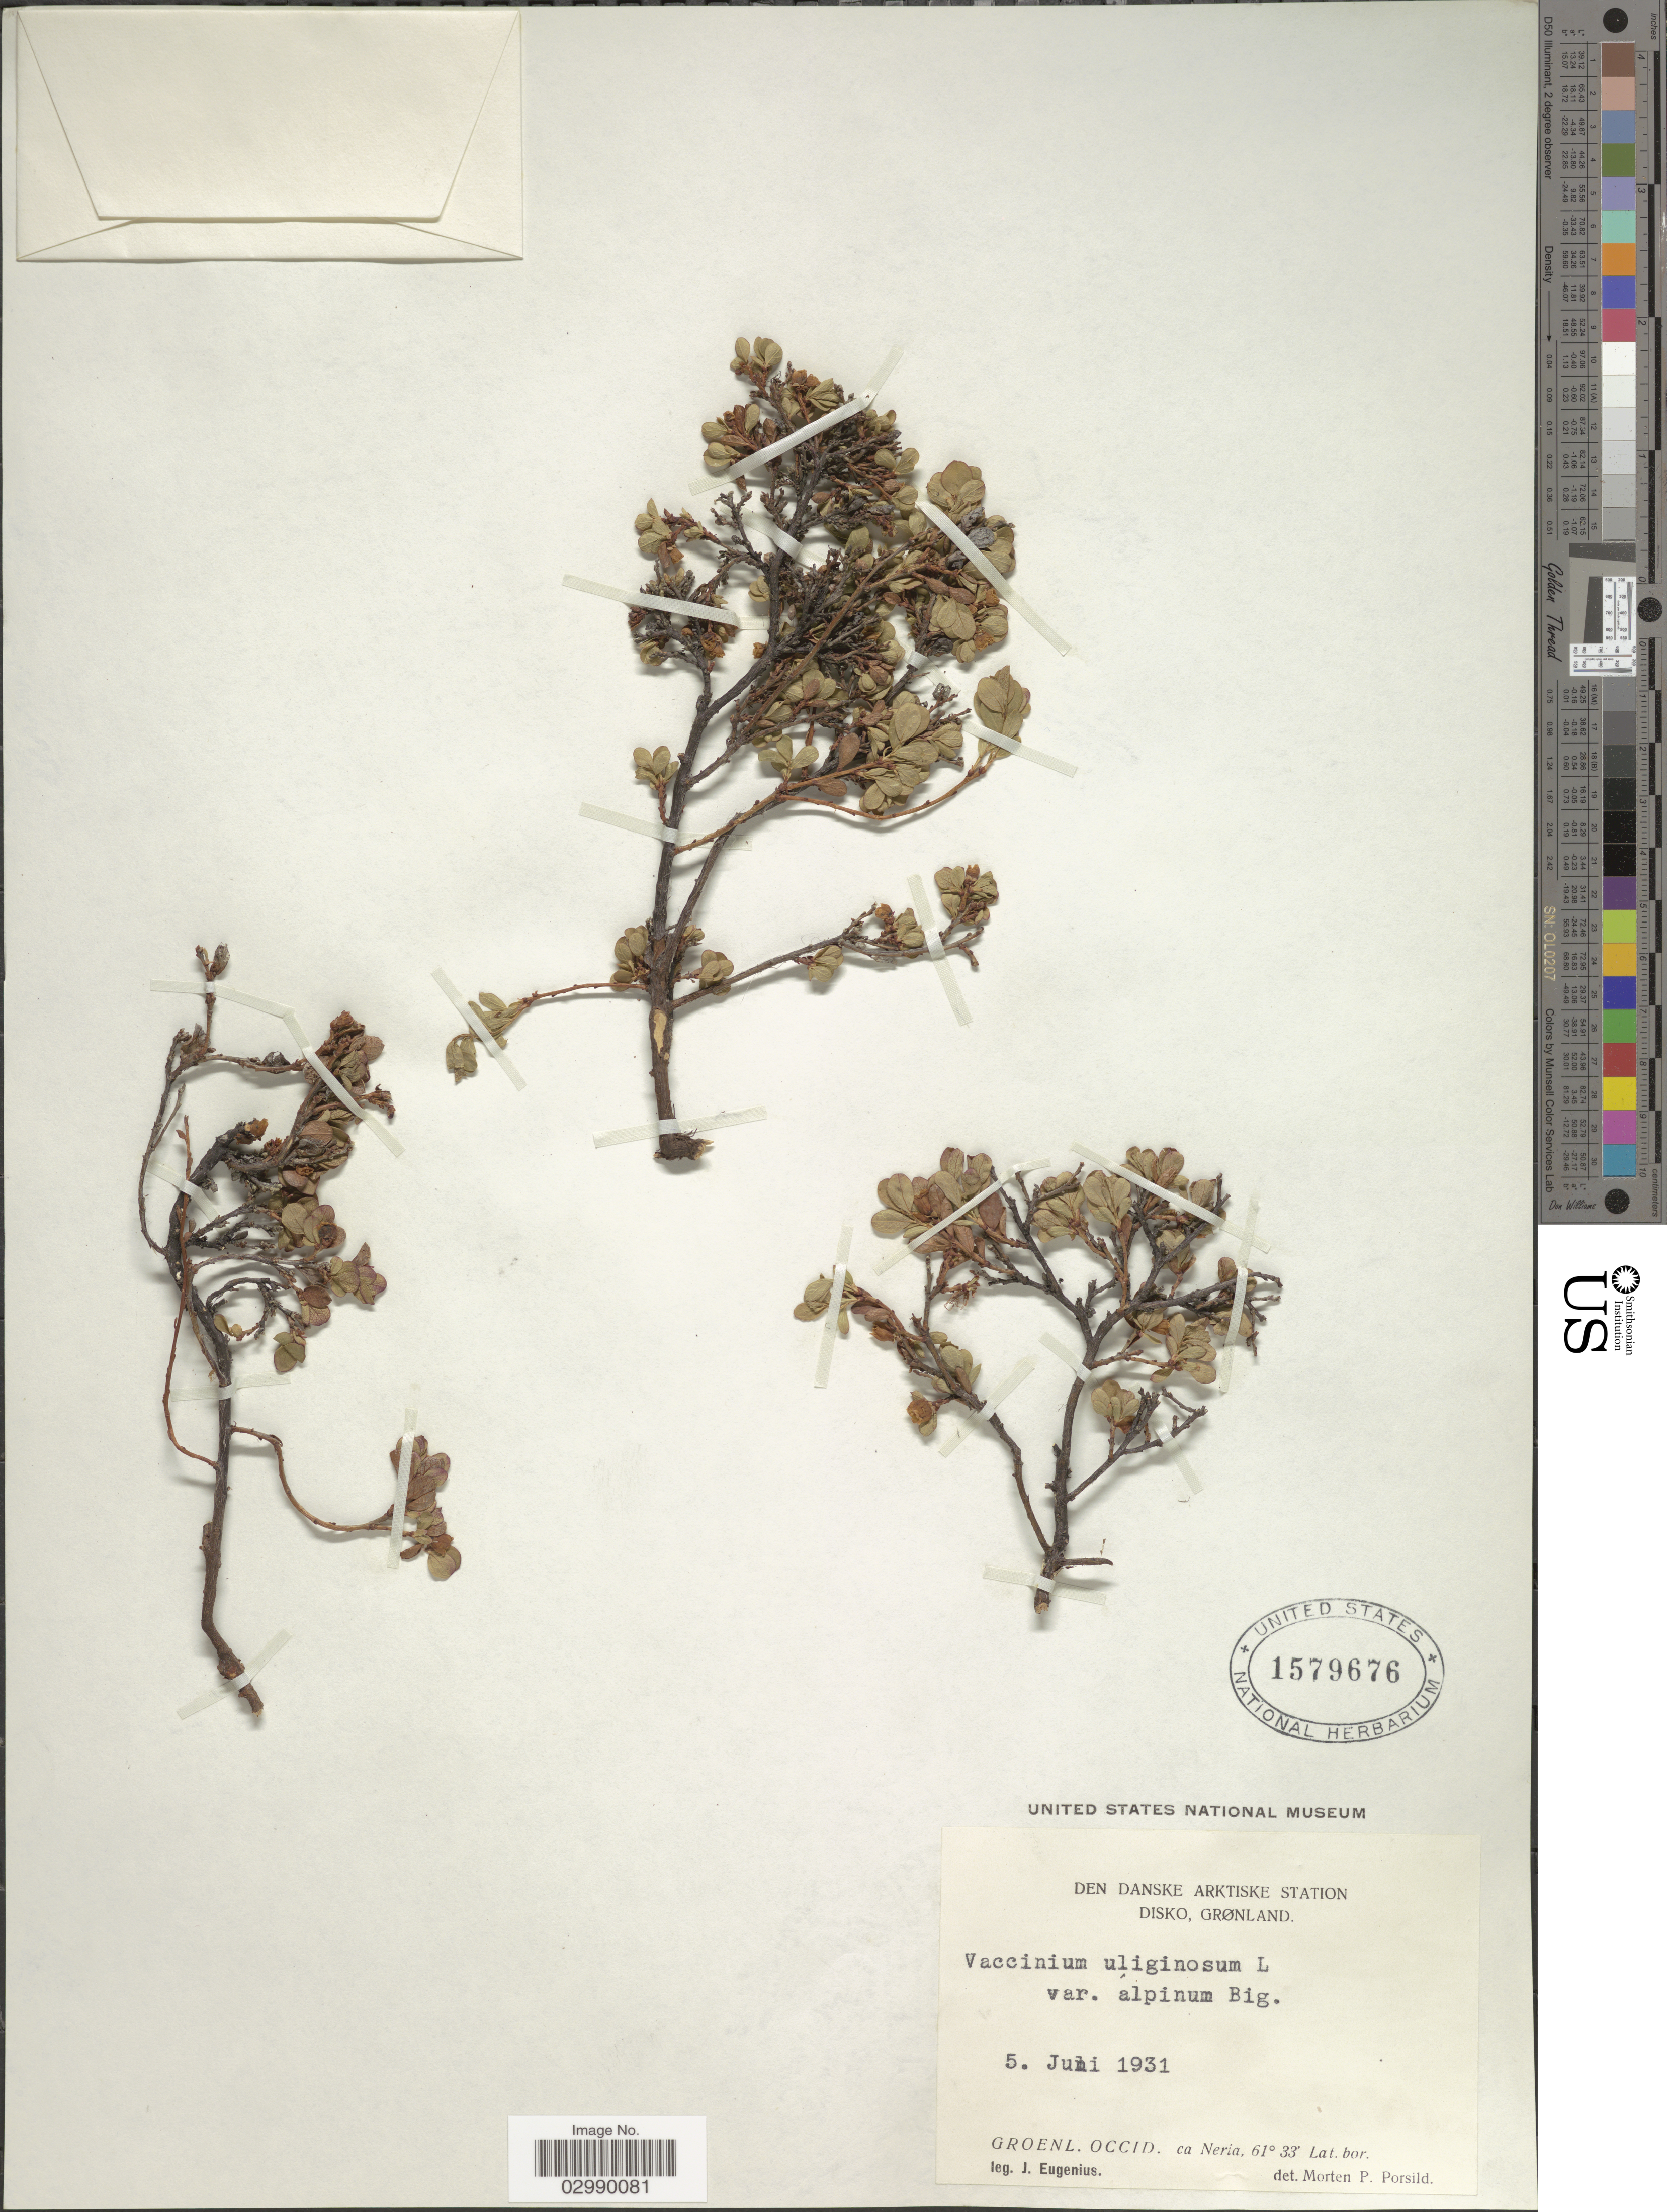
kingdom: Plantae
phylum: Tracheophyta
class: Magnoliopsida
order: Ericales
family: Ericaceae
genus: Vaccinium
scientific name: Vaccinium uliginosum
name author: L.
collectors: J. Eugenius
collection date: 1931-06-05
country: Greenland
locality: Den Danske Arktiske Station Disko, Groenl. Occid. ca. Neria.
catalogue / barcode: US 1579676